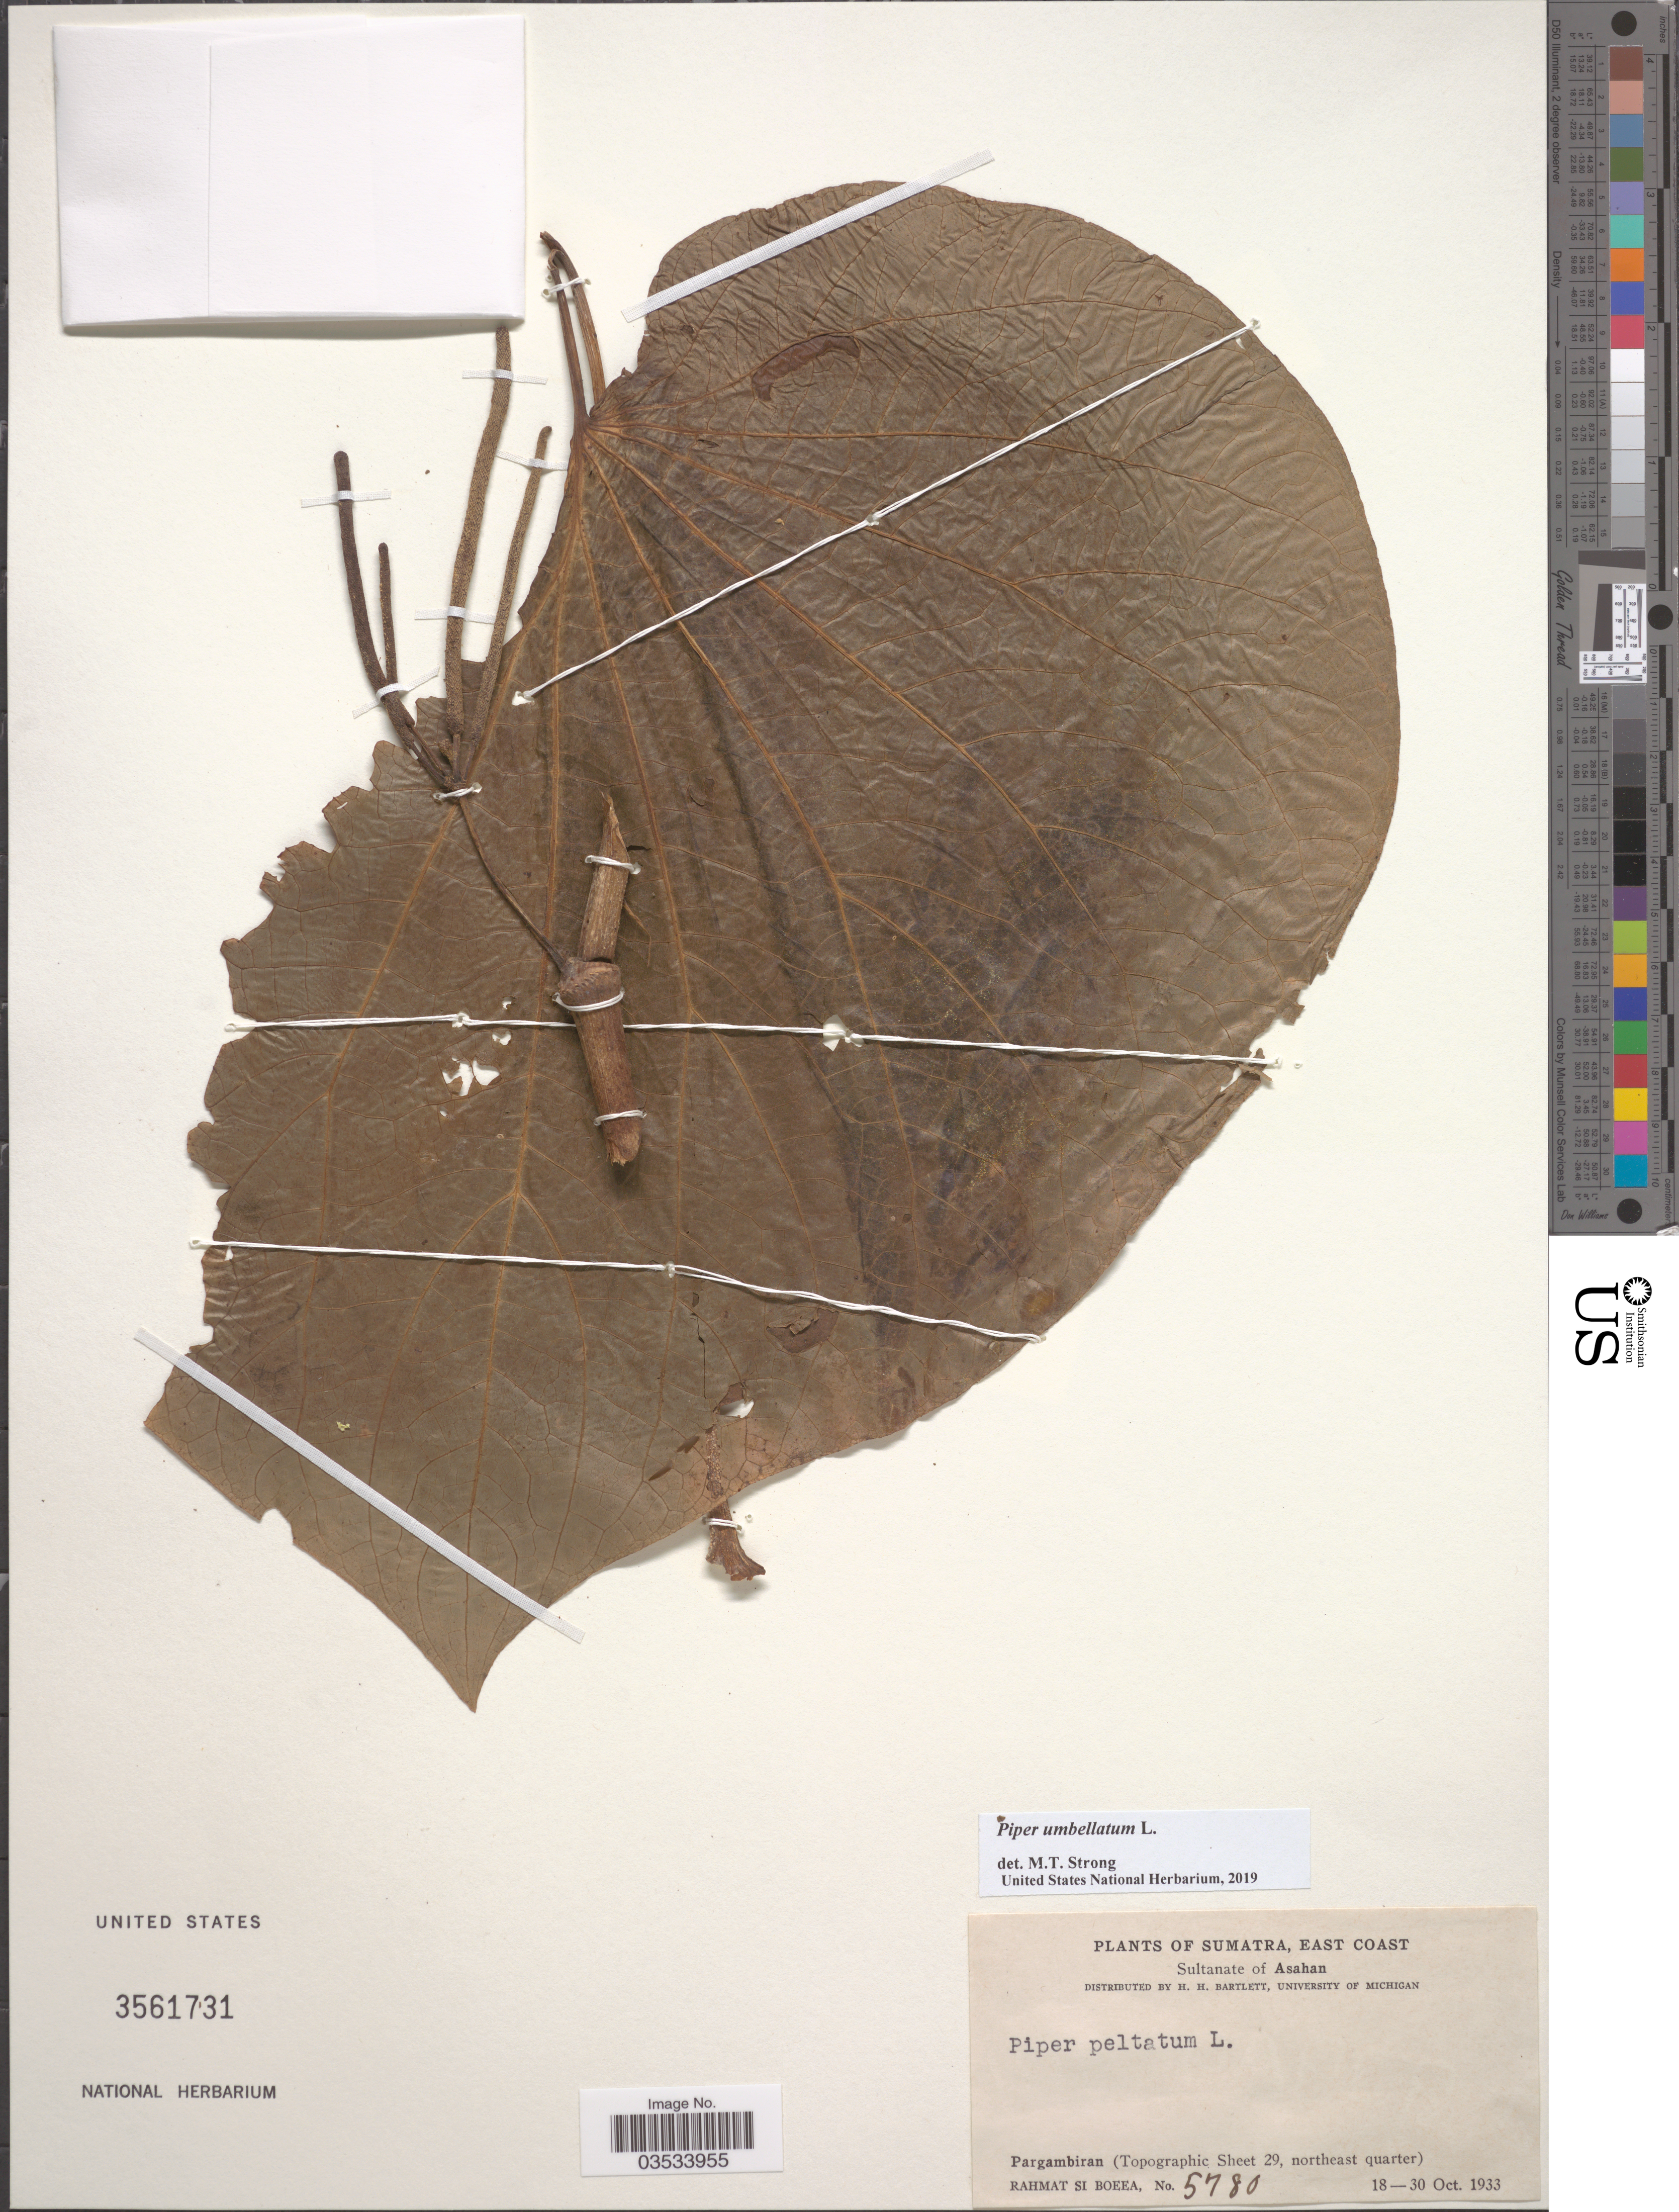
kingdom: Plantae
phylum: Tracheophyta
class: Magnoliopsida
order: Piperales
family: Piperaceae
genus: Piper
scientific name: Piper umbellatum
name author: L.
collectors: Rahmat Si Boeea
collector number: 5780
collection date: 1933-10-18/1933-10-30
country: Indonesia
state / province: Sumatra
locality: East Coast. Sultanate of Asahan. Pargambiran (Topographic Sheet 29, northeast quarter).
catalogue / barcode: US 3561731